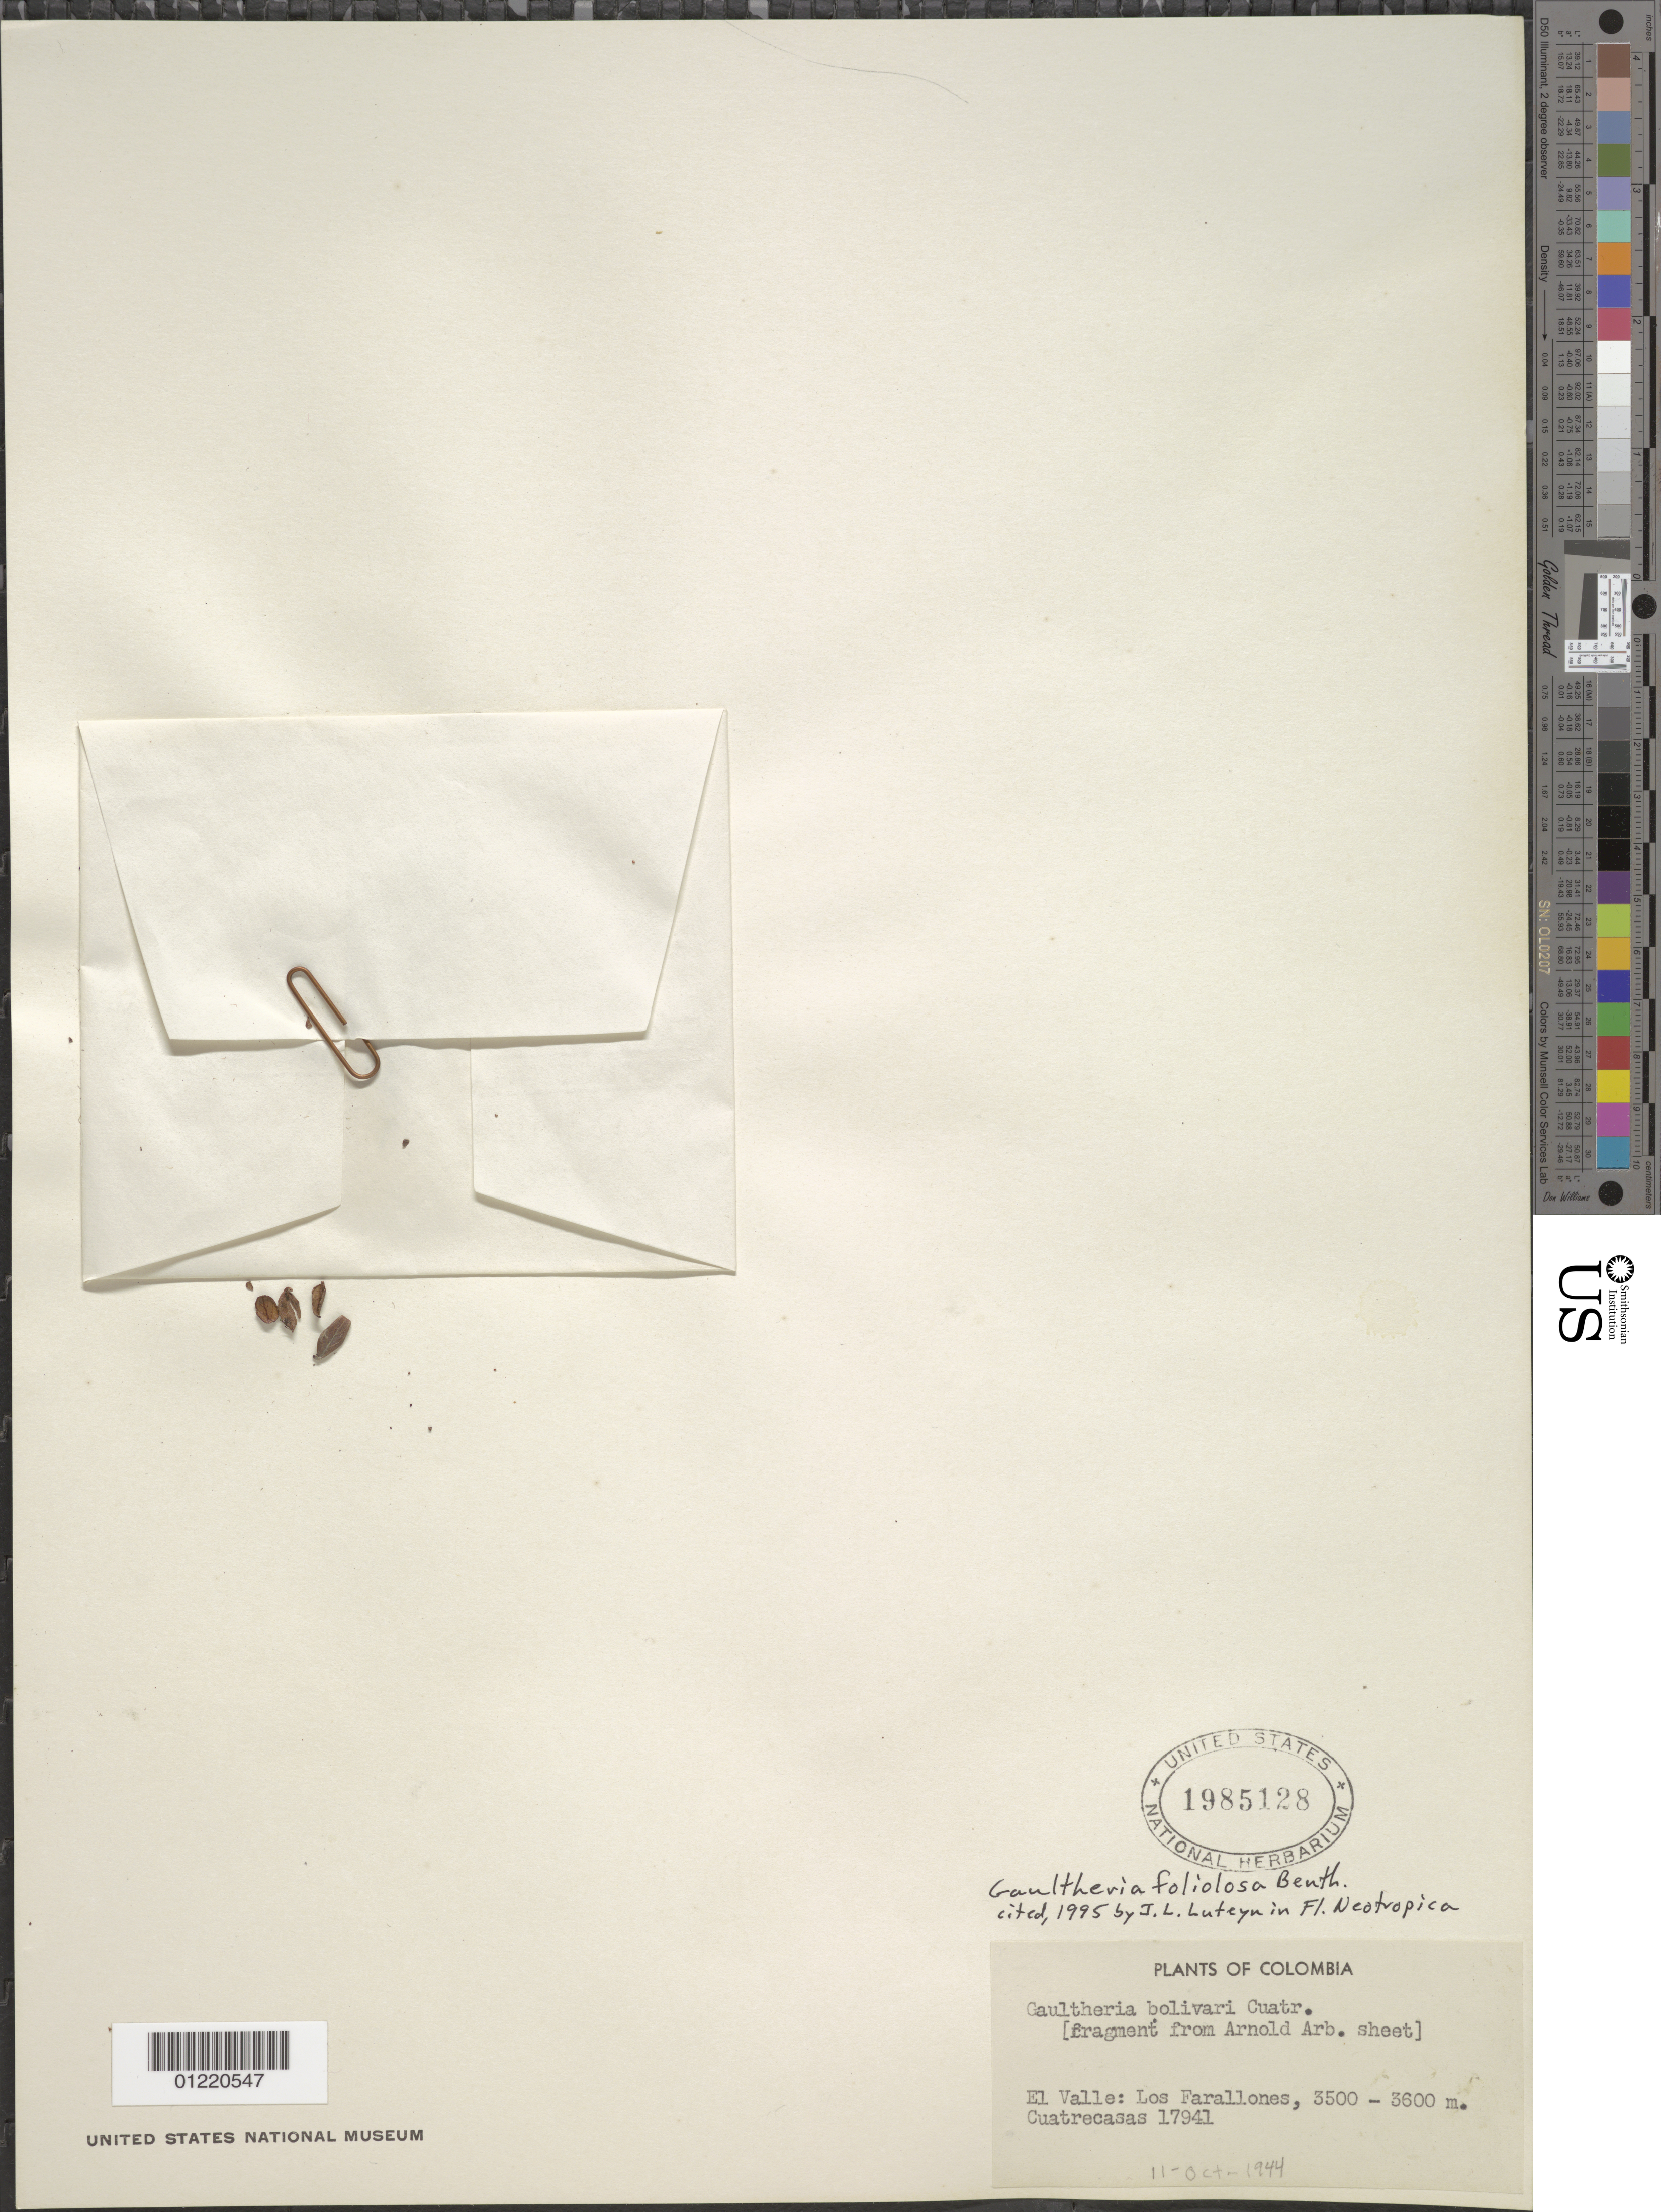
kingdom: Plantae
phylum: Tracheophyta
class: Magnoliopsida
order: Ericales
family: Ericaceae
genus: Gaultheria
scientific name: Gaultheria foliolosa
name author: Benth.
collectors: J. Cuatrecasas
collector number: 17941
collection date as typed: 11 Oct 1944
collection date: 1944-10-11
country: Colombia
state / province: Valle del Cauca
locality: Cordillera Occidental: los Farallones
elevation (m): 3500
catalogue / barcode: US 1985128